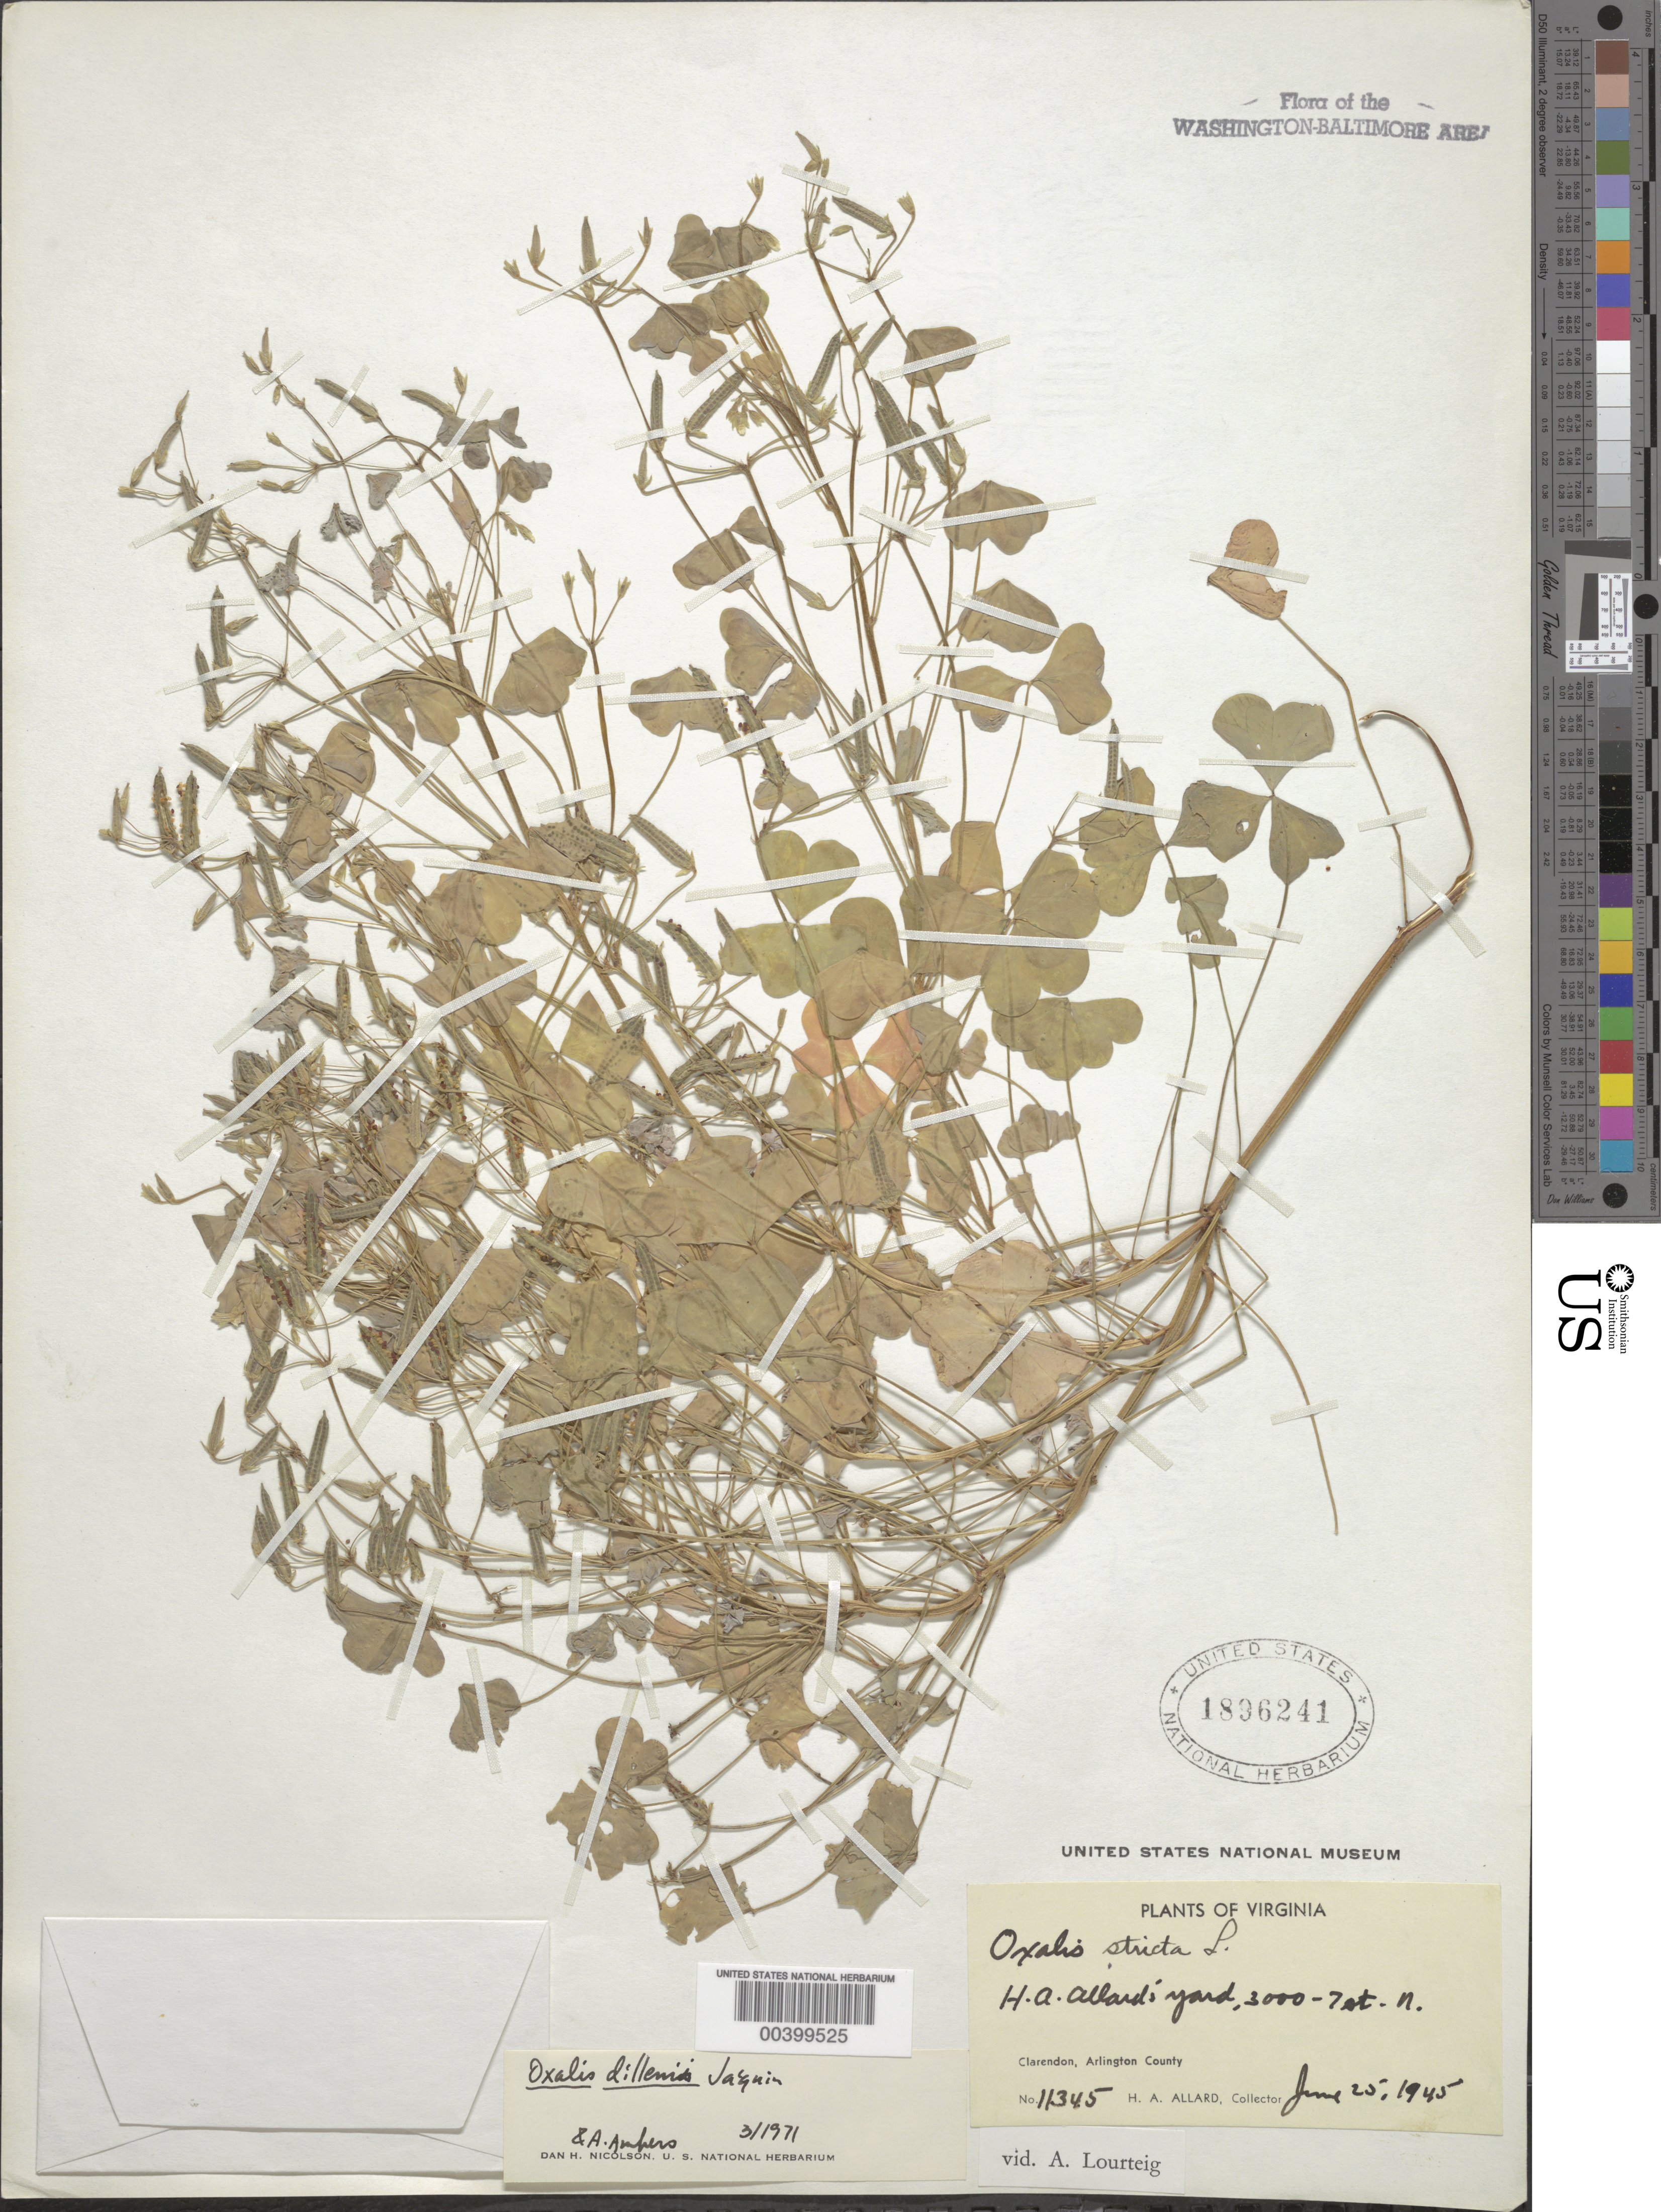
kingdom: Plantae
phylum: Tracheophyta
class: Magnoliopsida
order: Oxalidales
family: Oxalidaceae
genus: Oxalis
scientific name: Oxalis stricta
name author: L.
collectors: H. A. Allard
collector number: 11345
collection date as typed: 25 Jun 1945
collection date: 1945-06-25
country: United States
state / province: Virginia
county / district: Arlington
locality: Allards Yard, Clarendon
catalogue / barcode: US 1896241